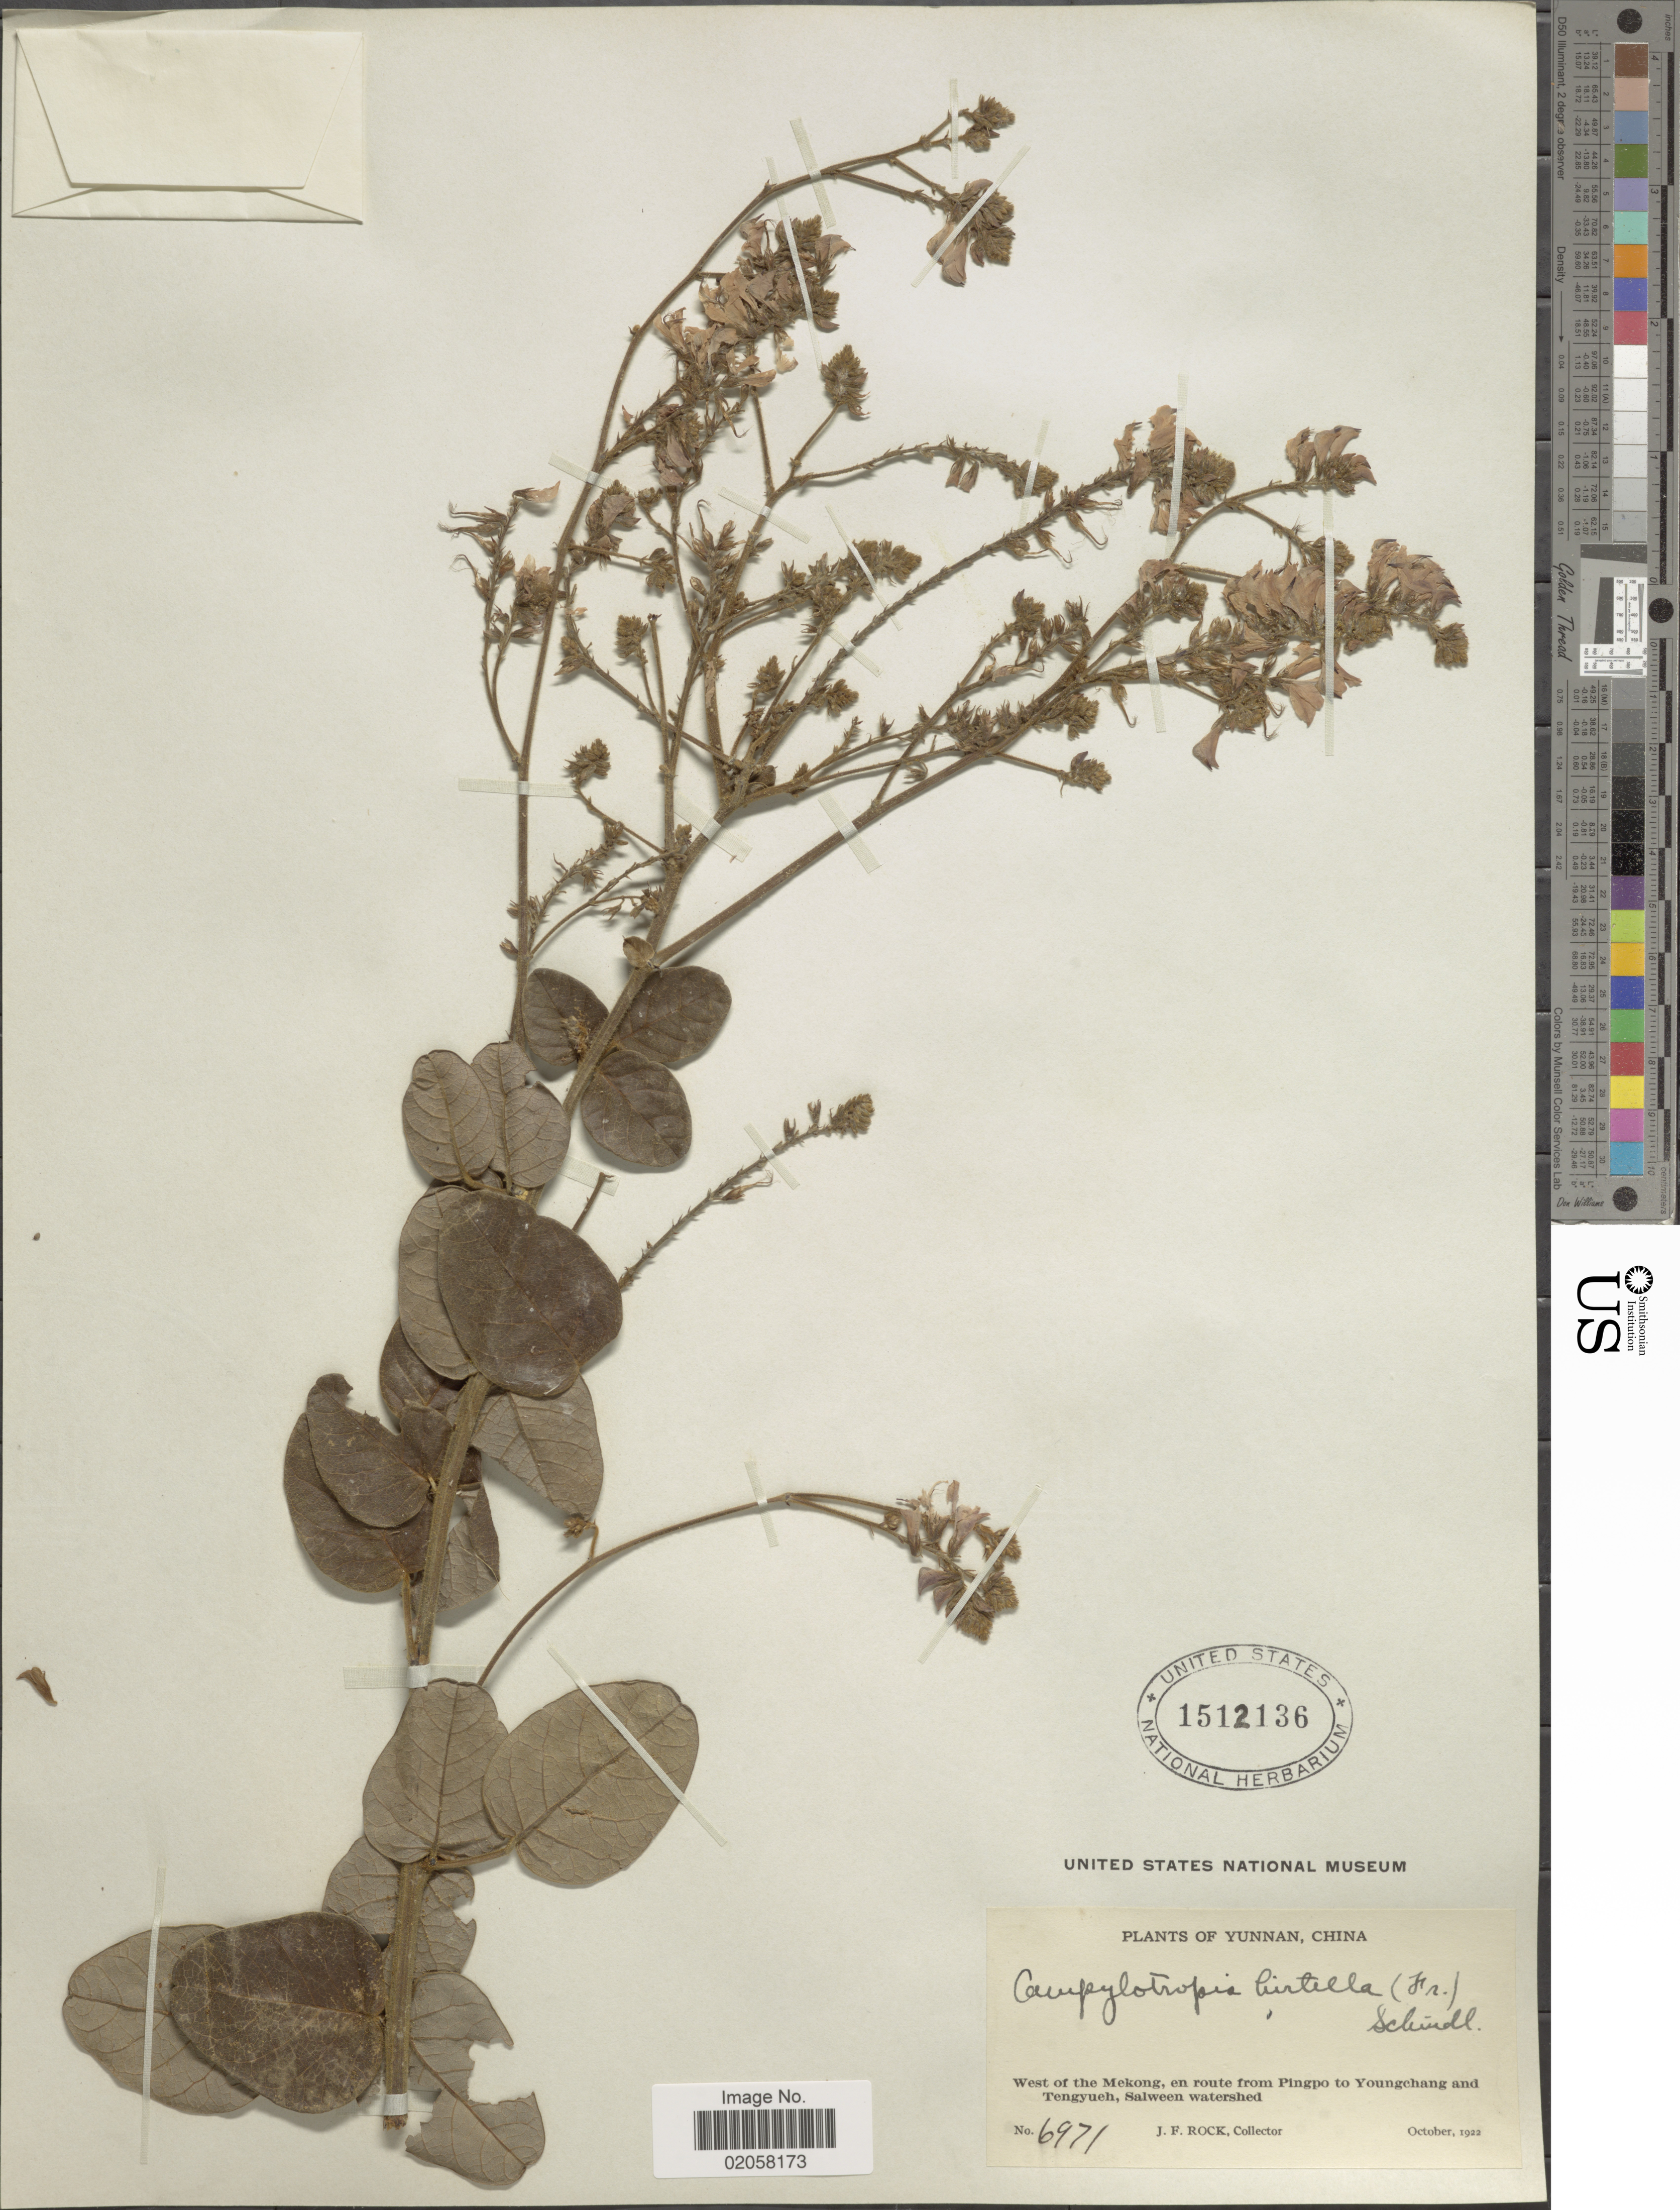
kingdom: Plantae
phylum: Tracheophyta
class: Magnoliopsida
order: Fabales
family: Fabaceae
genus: Campylotropis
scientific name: Campylotropis hirtella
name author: (Franch.) Schindl.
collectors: J. Rock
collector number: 6971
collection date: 1922-10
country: China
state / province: Yunnan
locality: West of the Mekong, en route from Pingpo to Youngchang and Tengyeuh, Salween watershed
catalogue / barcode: US 1512136